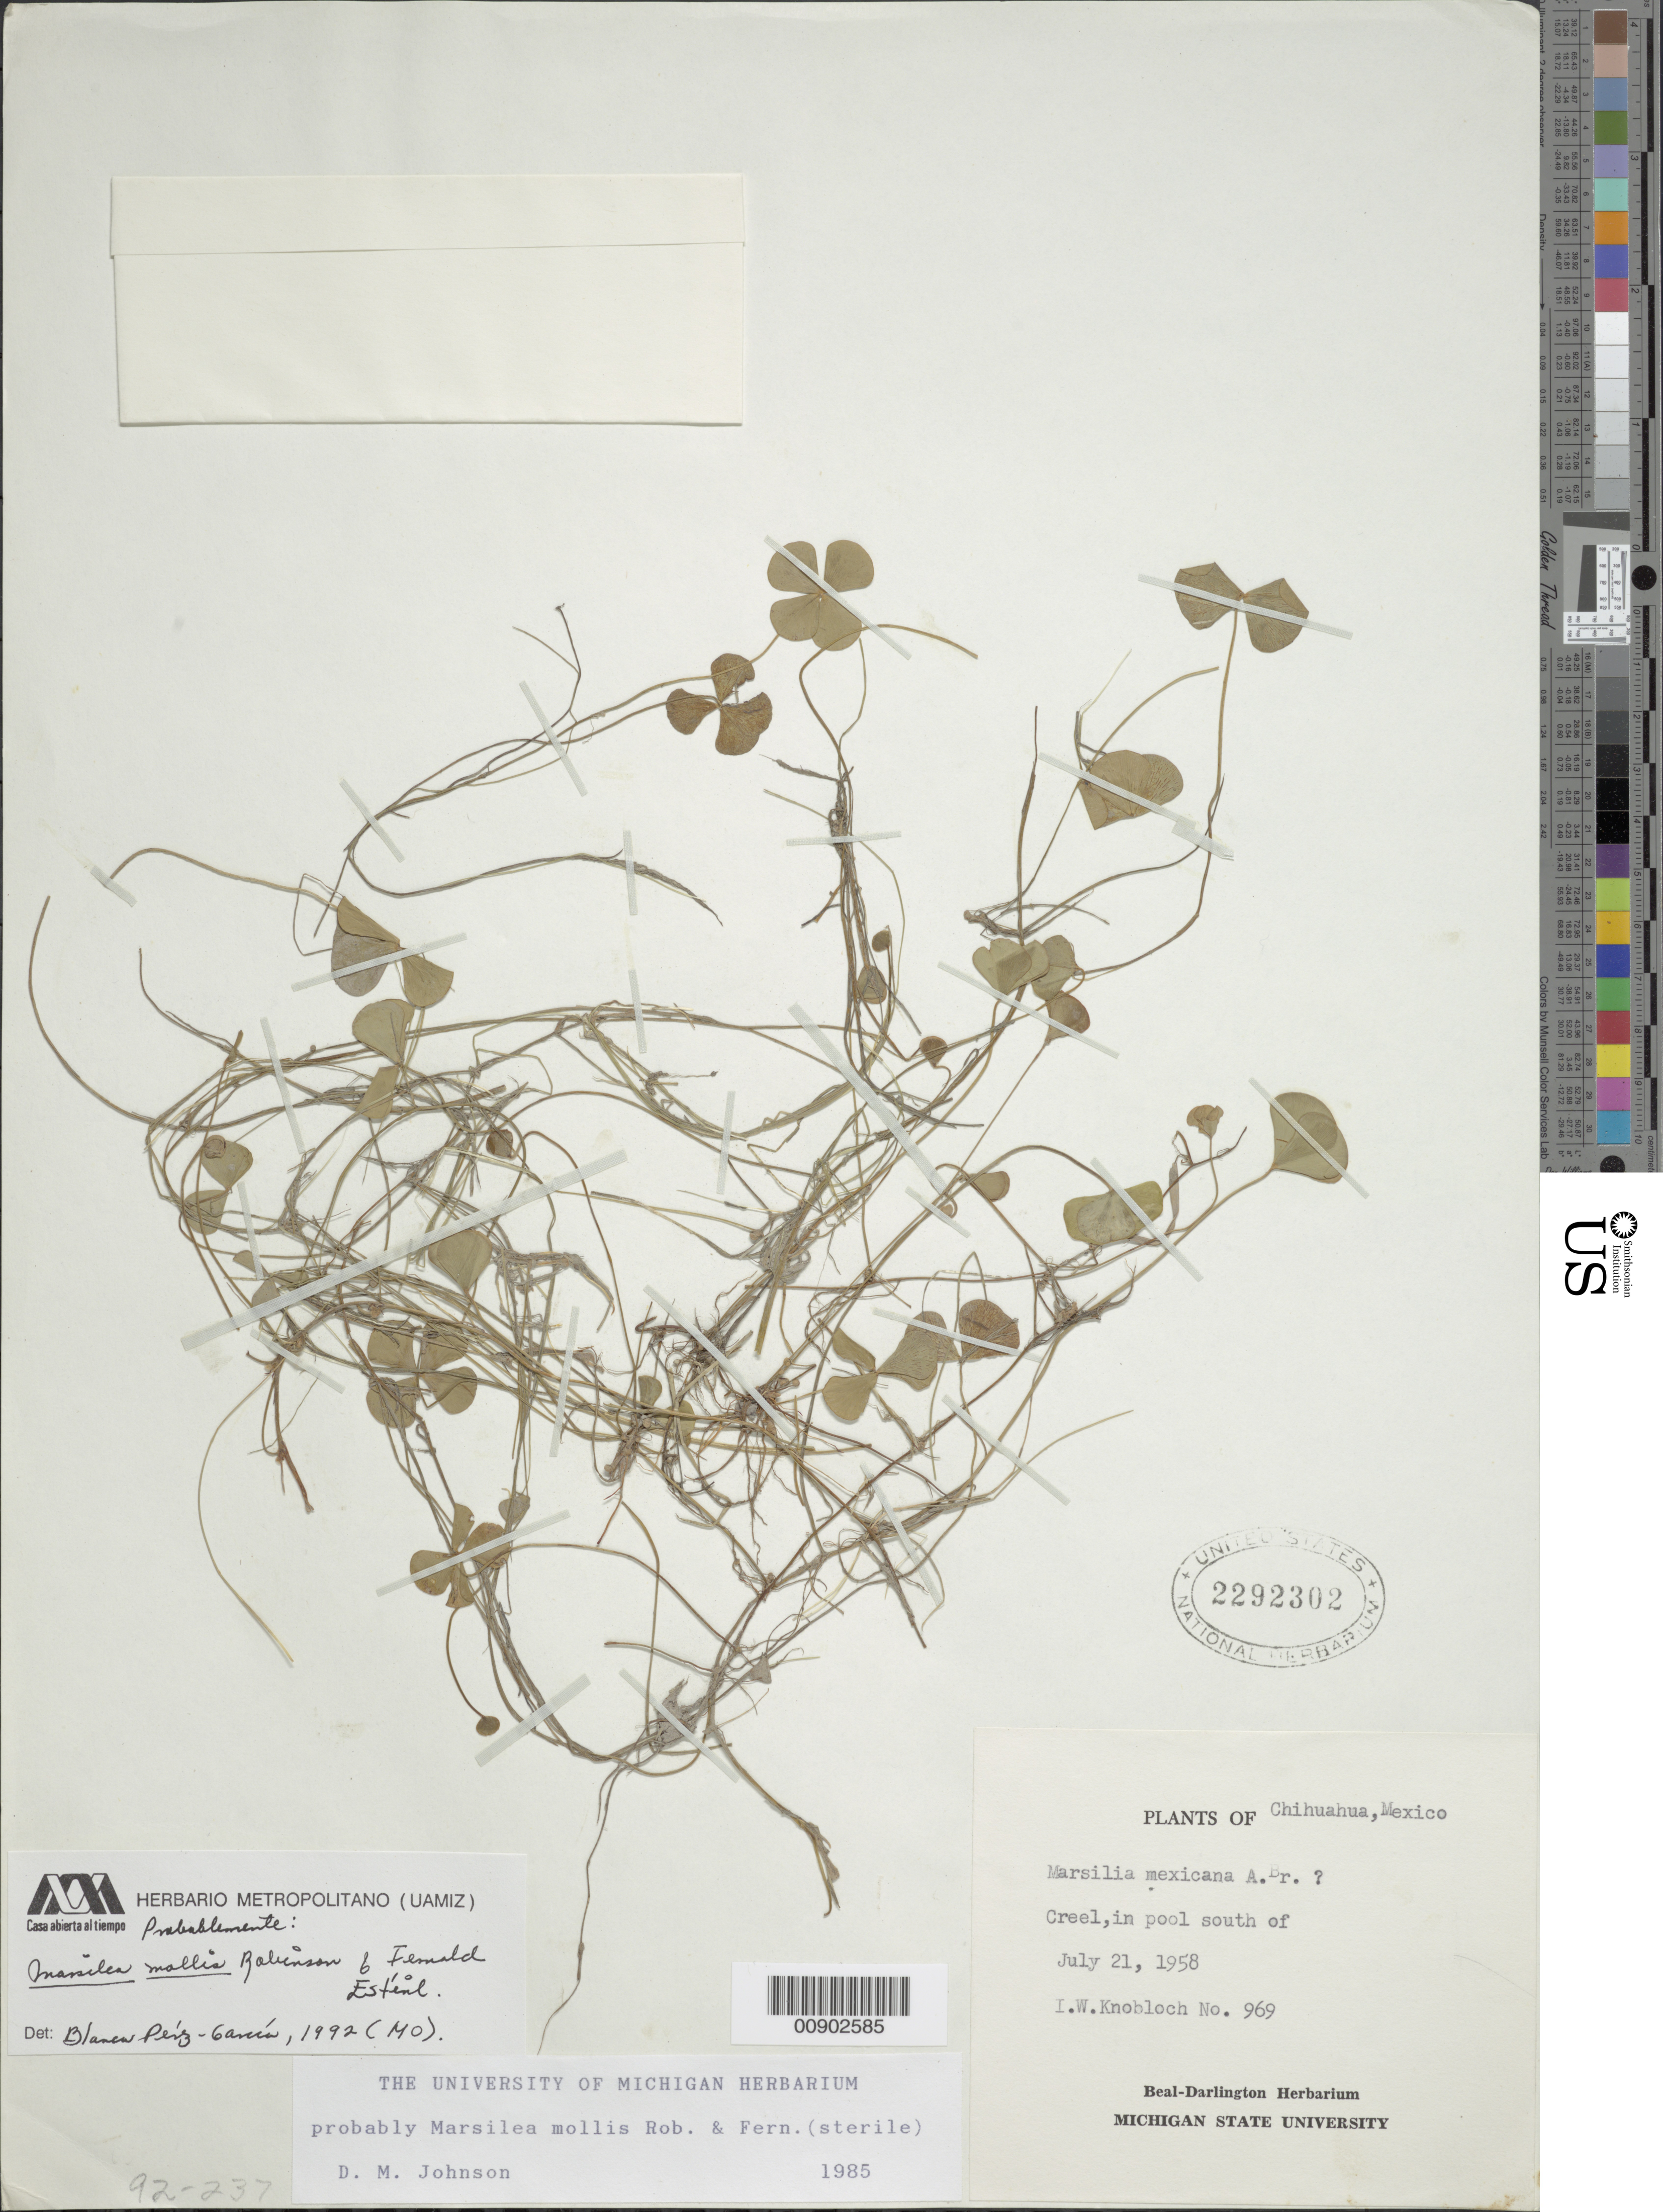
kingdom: Plantae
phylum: Tracheophyta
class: Polypodiopsida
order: Salviniales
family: Marsileaceae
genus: Marsilea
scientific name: Marsilea mollis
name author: B.L. Rob. & Fernald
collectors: I. W. Knobloch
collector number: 969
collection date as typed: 21 Jul 1958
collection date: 1958-07-21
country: Mexico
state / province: Chihuahua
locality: Creel, south of. Chihuahua.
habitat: In pool.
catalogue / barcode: US 2292302